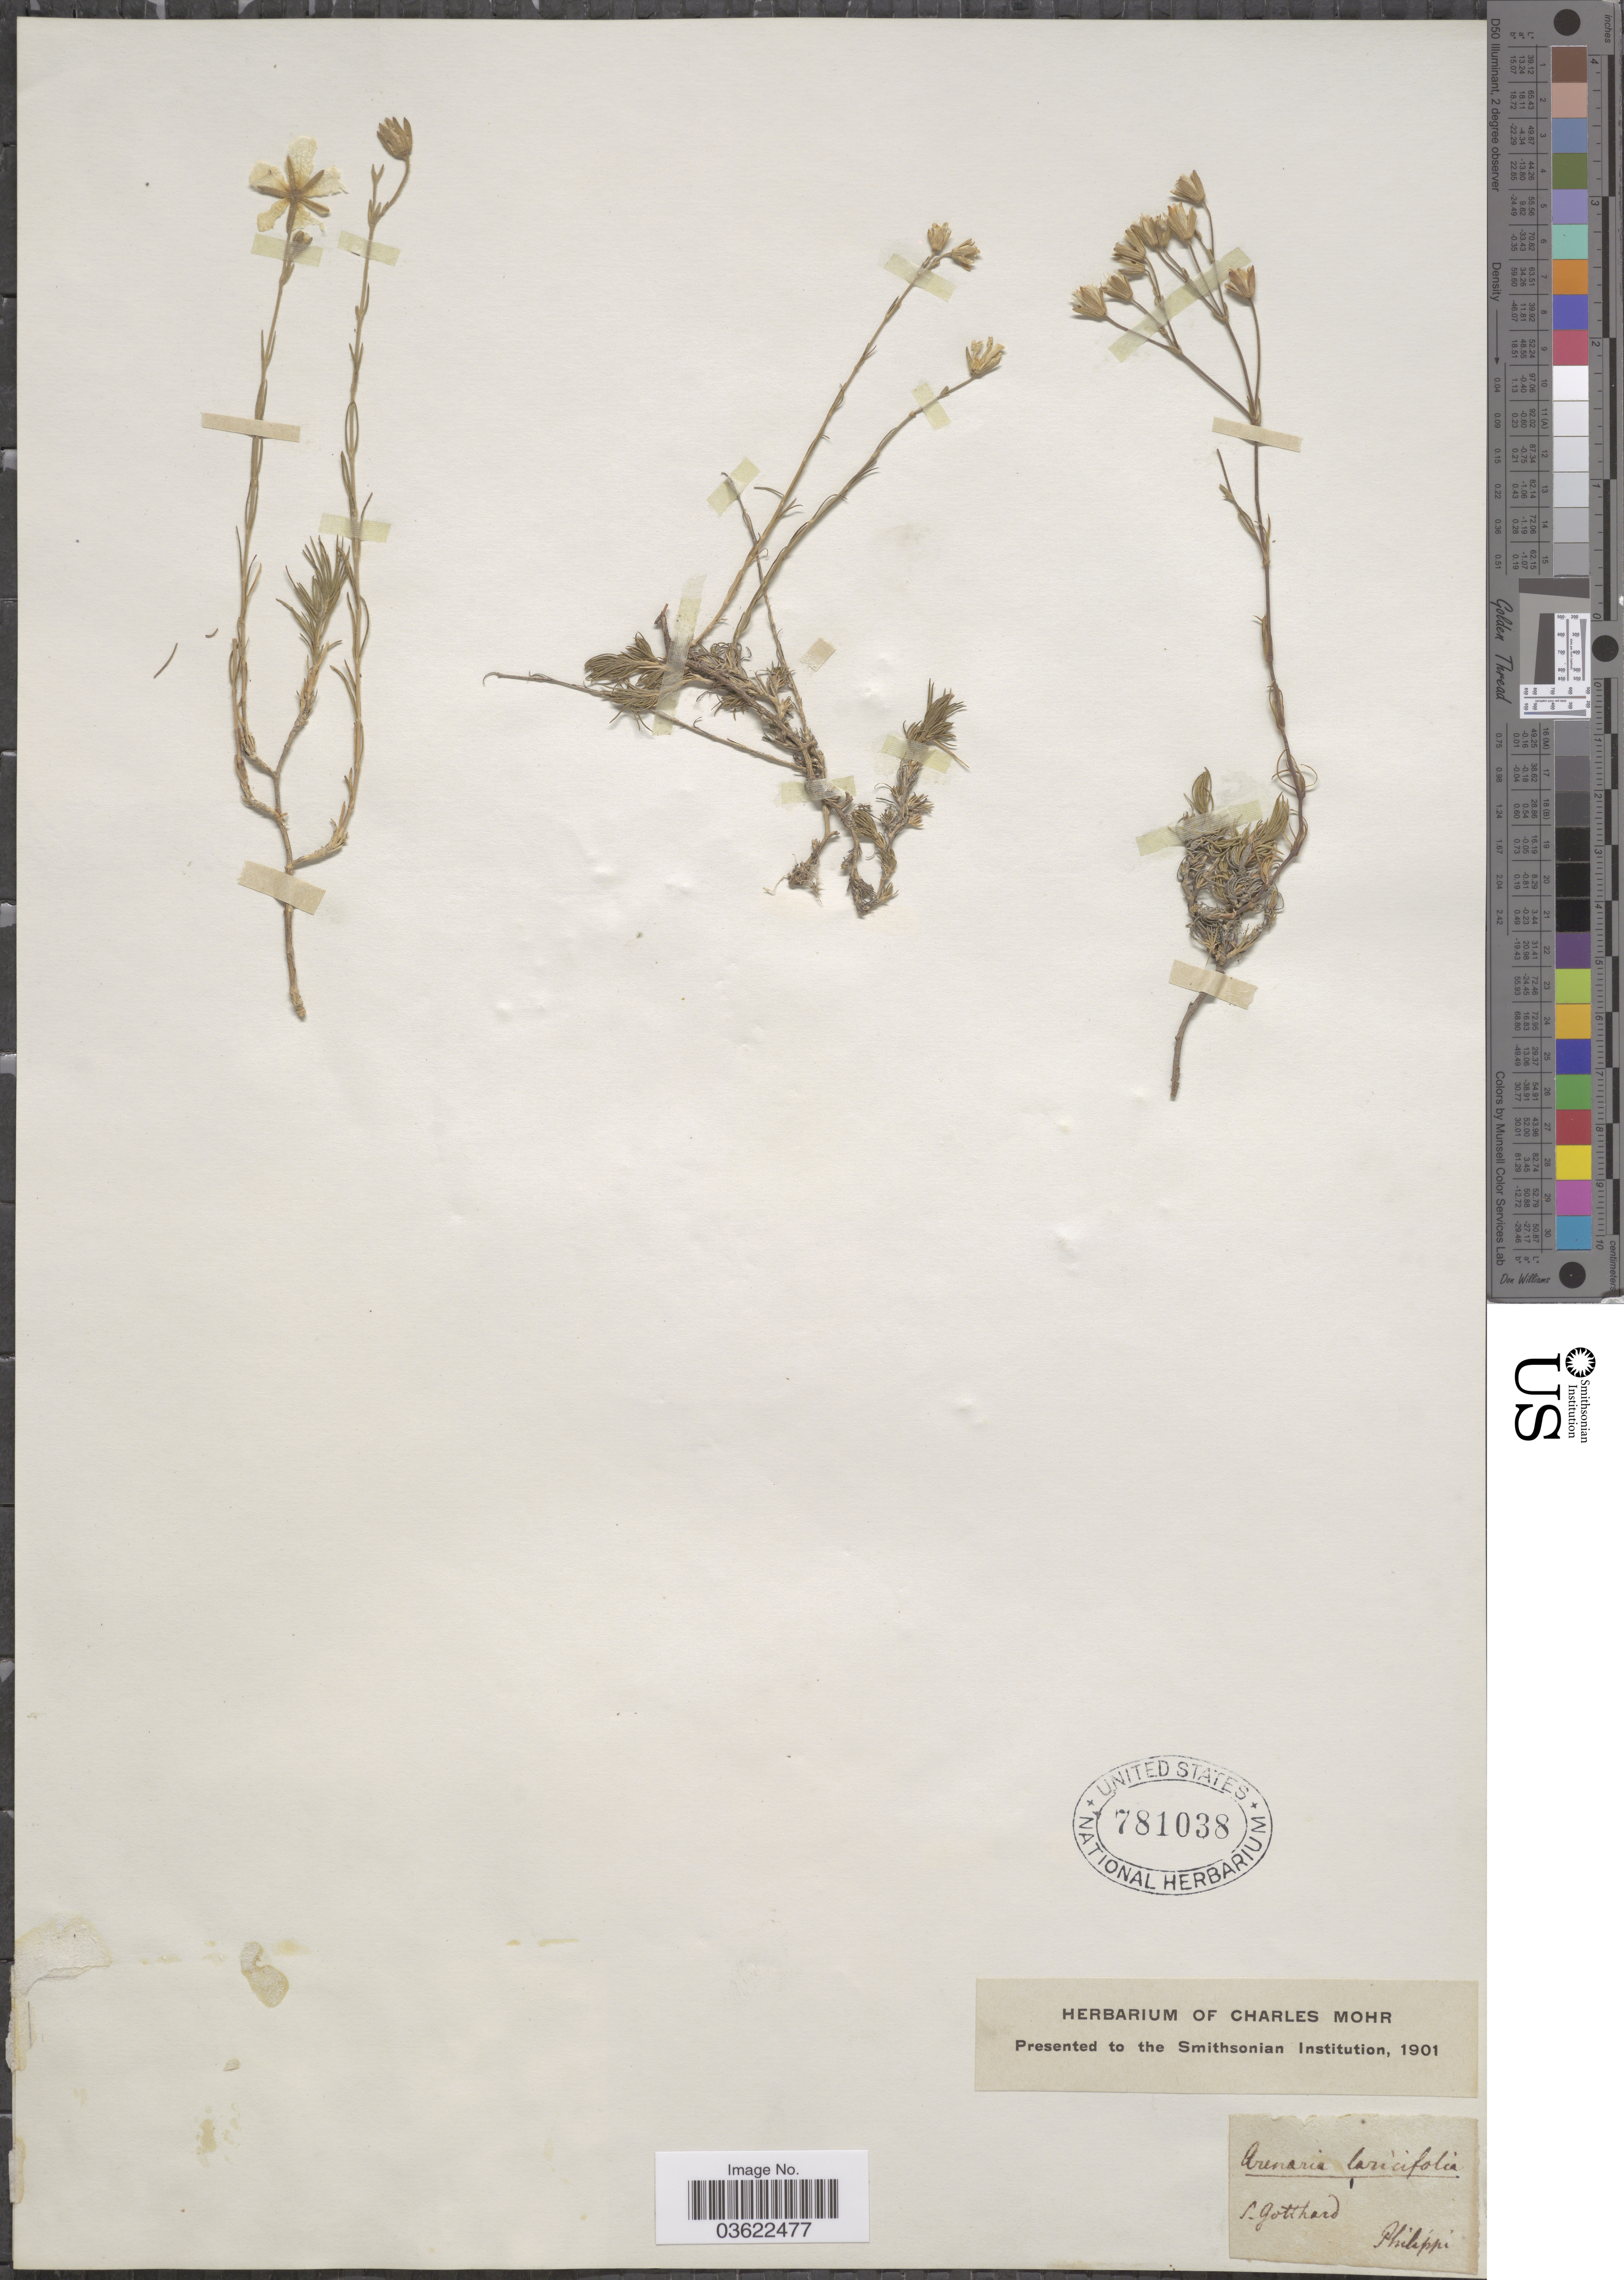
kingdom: Plantae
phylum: Tracheophyta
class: Magnoliopsida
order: Caryophyllales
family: Caryophyllaceae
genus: Cherleria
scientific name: Cherleria laricifolia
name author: (L.) Iamonico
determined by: Strong, Mark T., (BOT), Smithsonian Institution - National Museum of Natural History (UNITED STATES)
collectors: -. Philippi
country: Switzerland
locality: S. Gotthard.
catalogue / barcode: US 781038